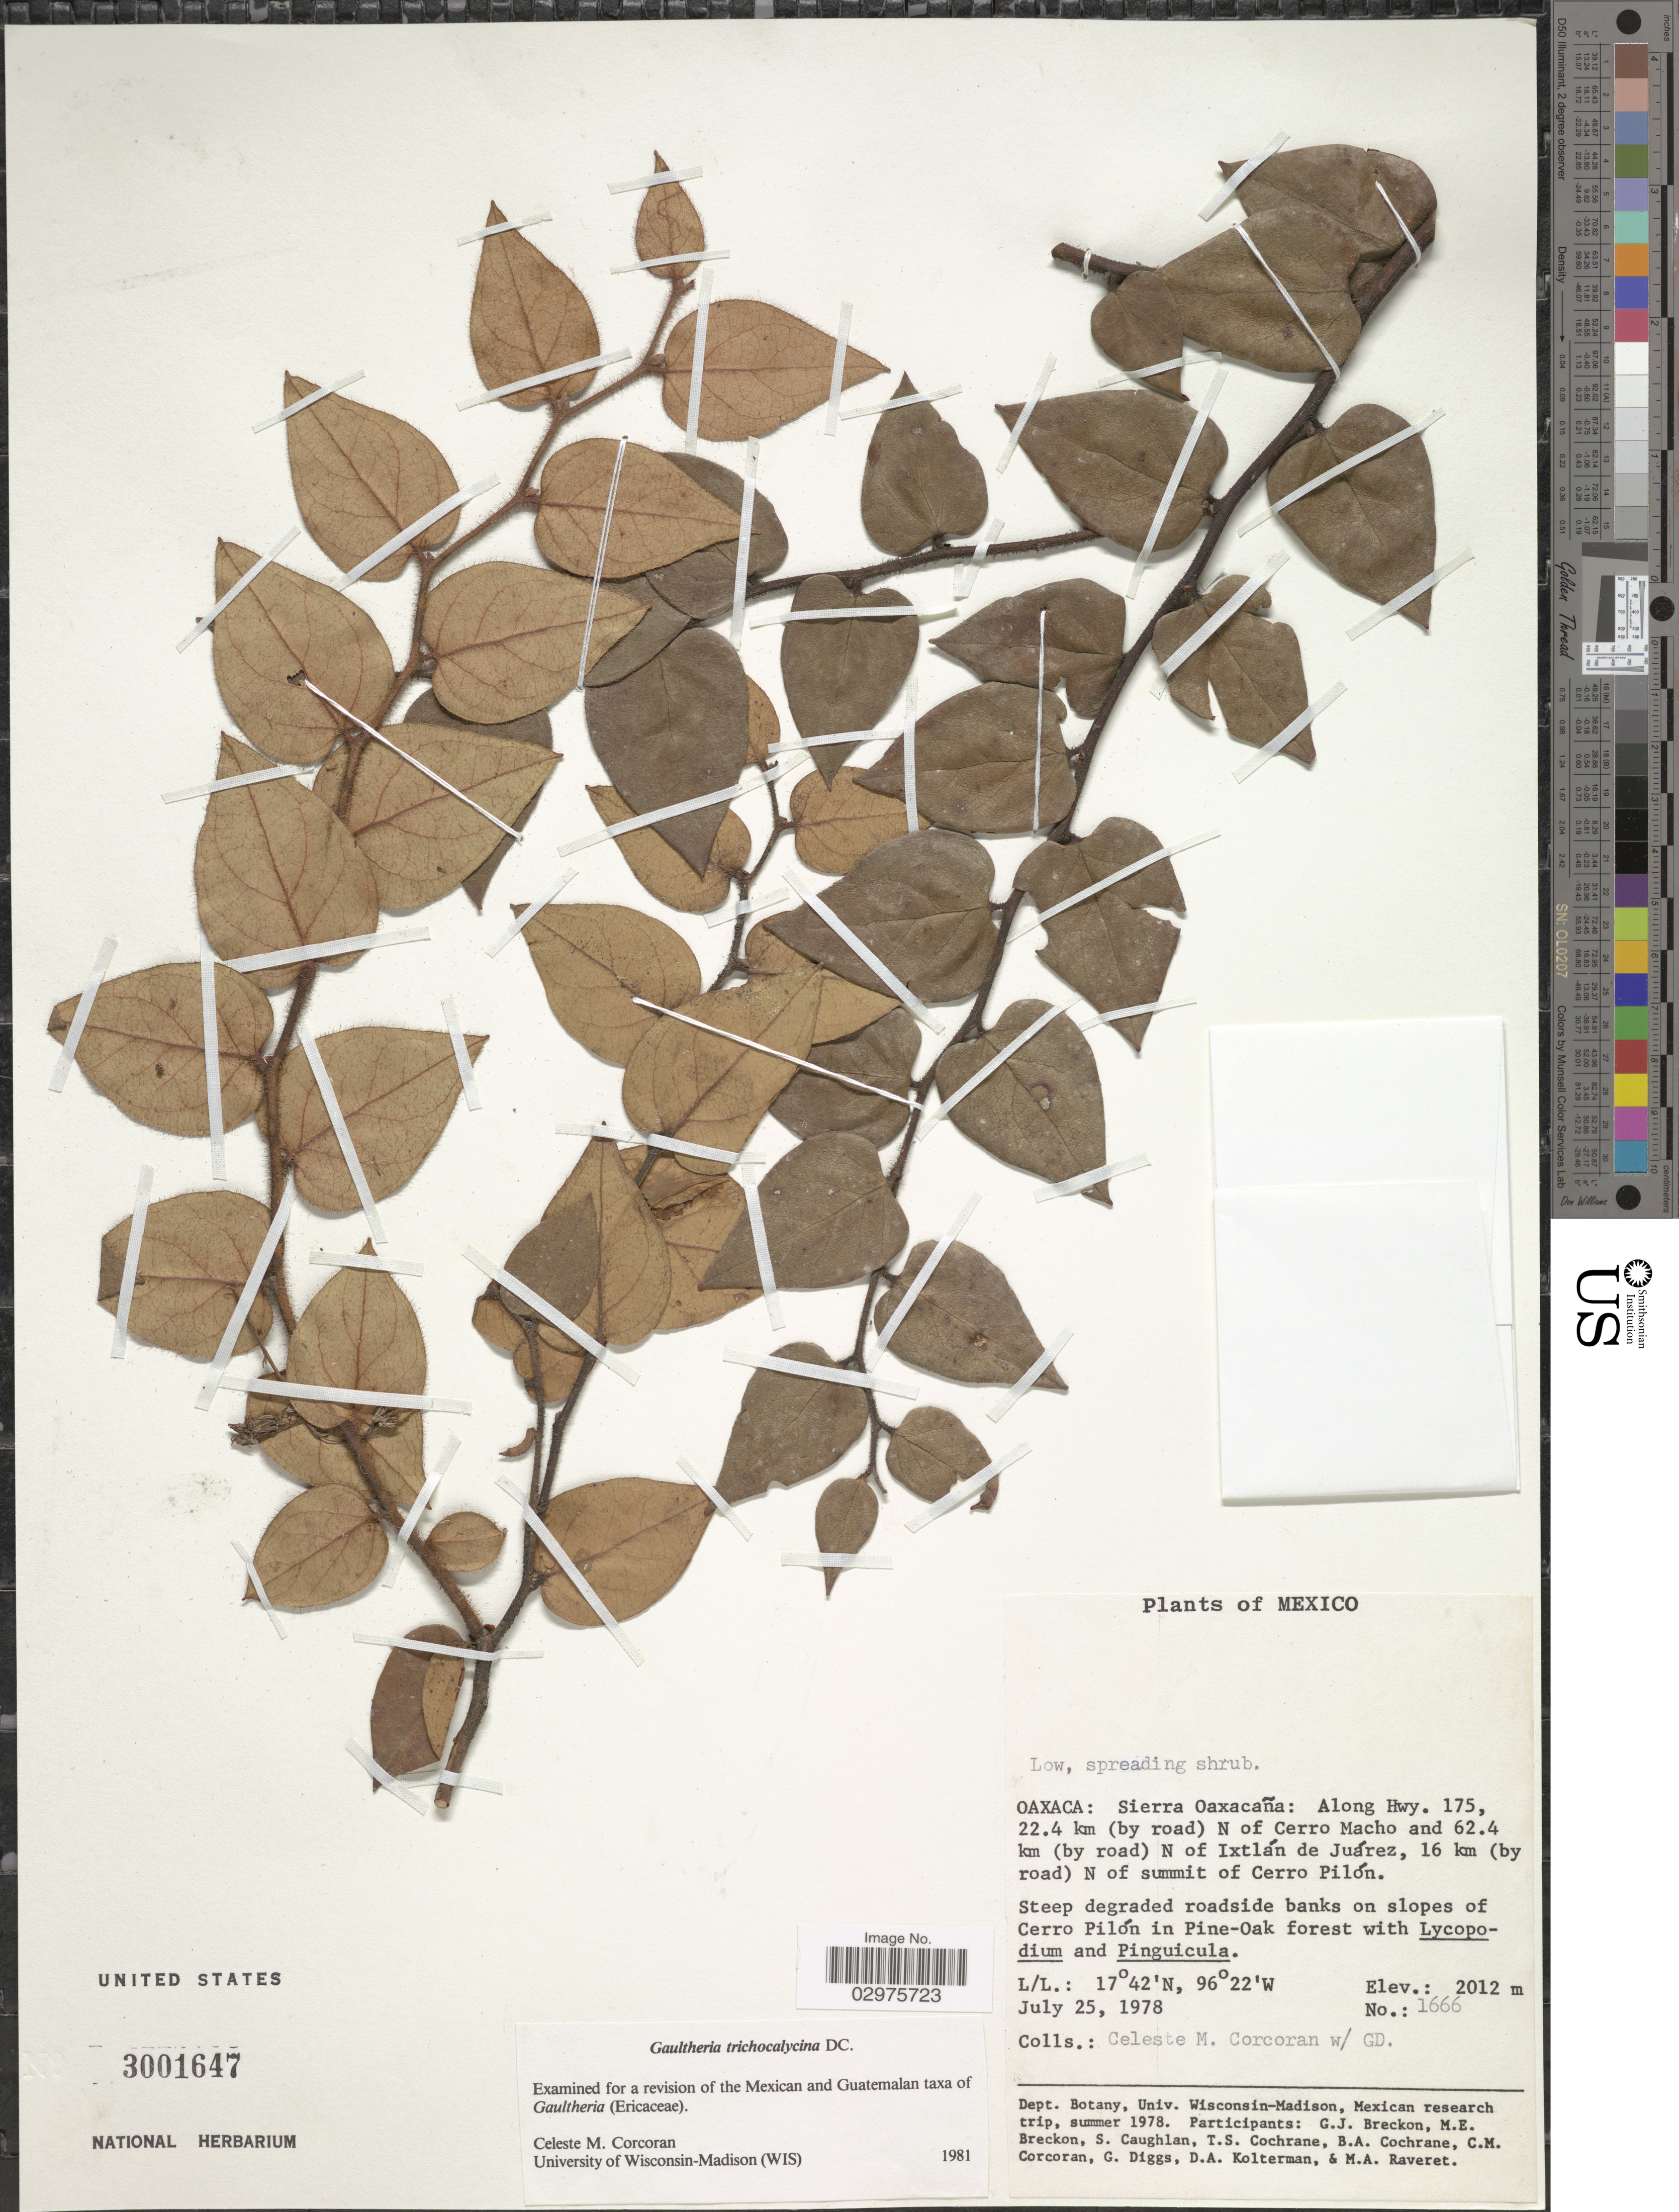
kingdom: Plantae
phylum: Tracheophyta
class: Magnoliopsida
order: Ericales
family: Ericaceae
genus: Gaultheria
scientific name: Gaultheria trichocalycina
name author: DC.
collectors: C. Corcoran, G. Diggs, G. Breckon, M. E. Breckon & et al.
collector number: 1666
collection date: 1978-07-25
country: Mexico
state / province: Oaxaca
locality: Sierra Oaxacaña: Along Hwy. 175, 22.4 km (by road) N of Cerro Macho and 62.4 km (by road) N of Ixtlán de Juárez, 16 km (by road) N of summit of Cerro Pilón.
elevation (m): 2012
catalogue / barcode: US 3001647